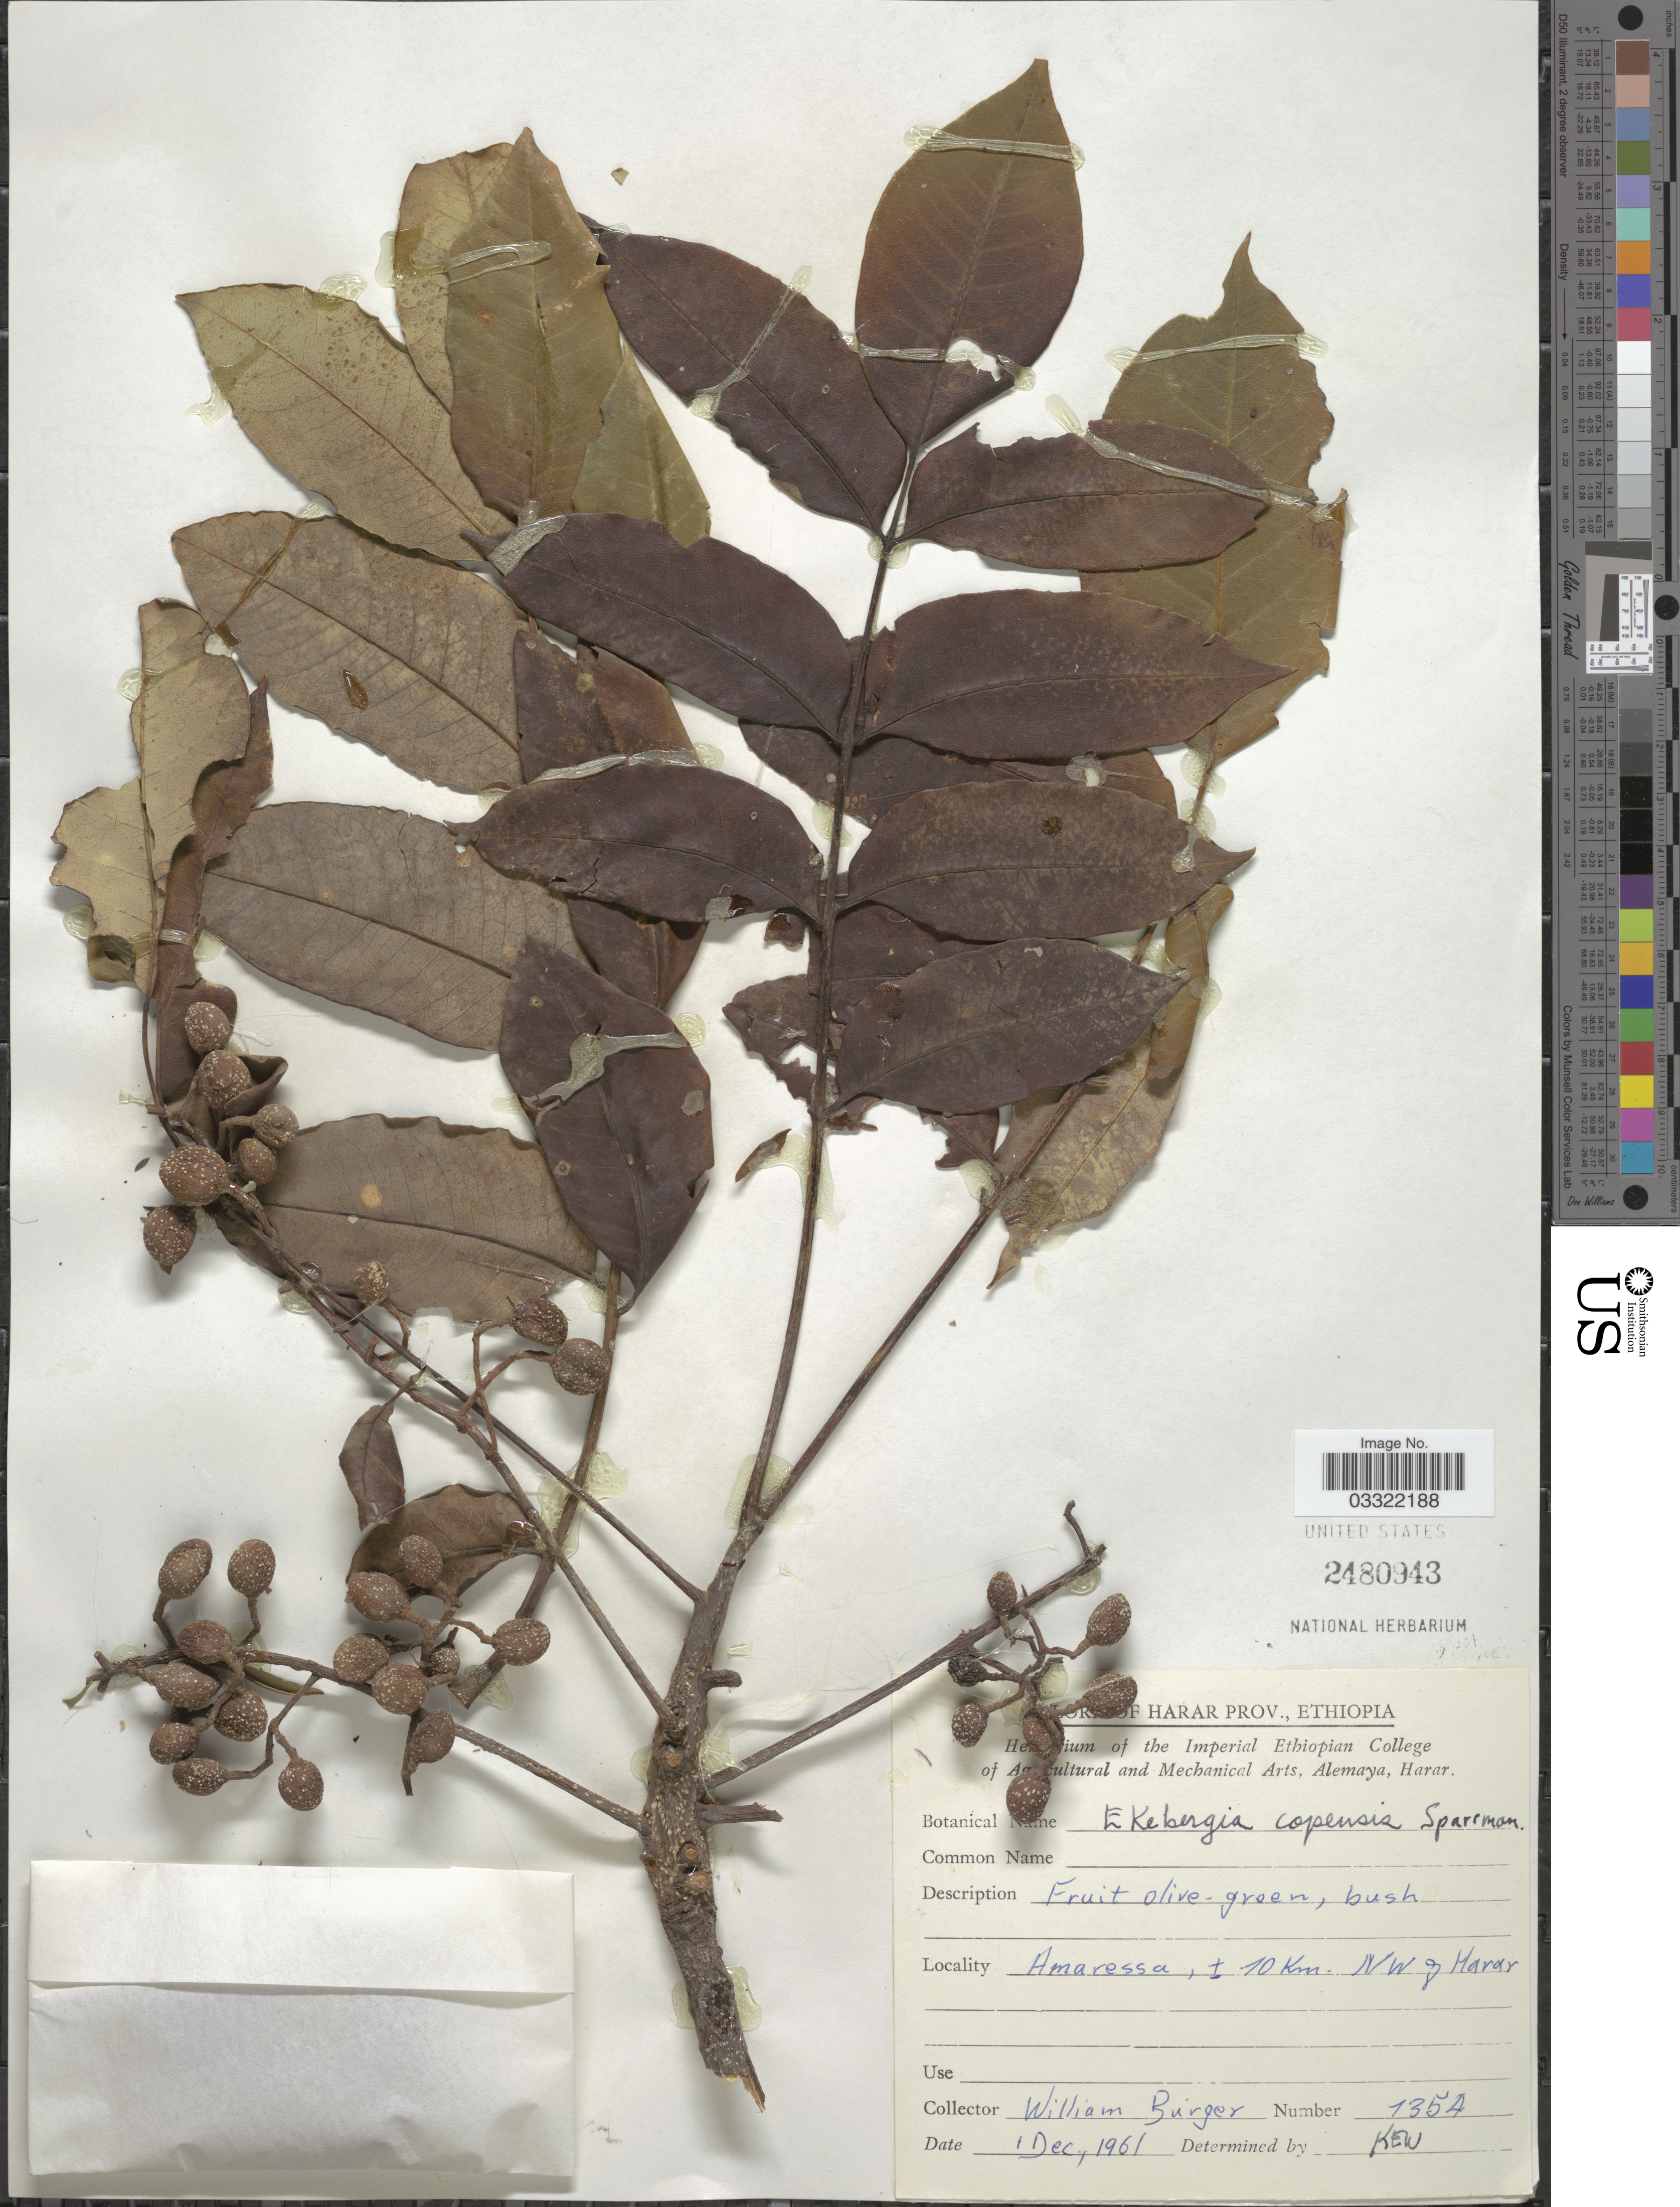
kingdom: Plantae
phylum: Tracheophyta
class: Magnoliopsida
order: Sapindales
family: Meliaceae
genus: Ekebergia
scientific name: Ekebergia capensis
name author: Sparrm.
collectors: W. Burger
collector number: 135A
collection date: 1961-12-01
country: Ethiopia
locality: Harar Prov. Amaressa, ± 10 Km. NW of Harar.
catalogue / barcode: US 2480943